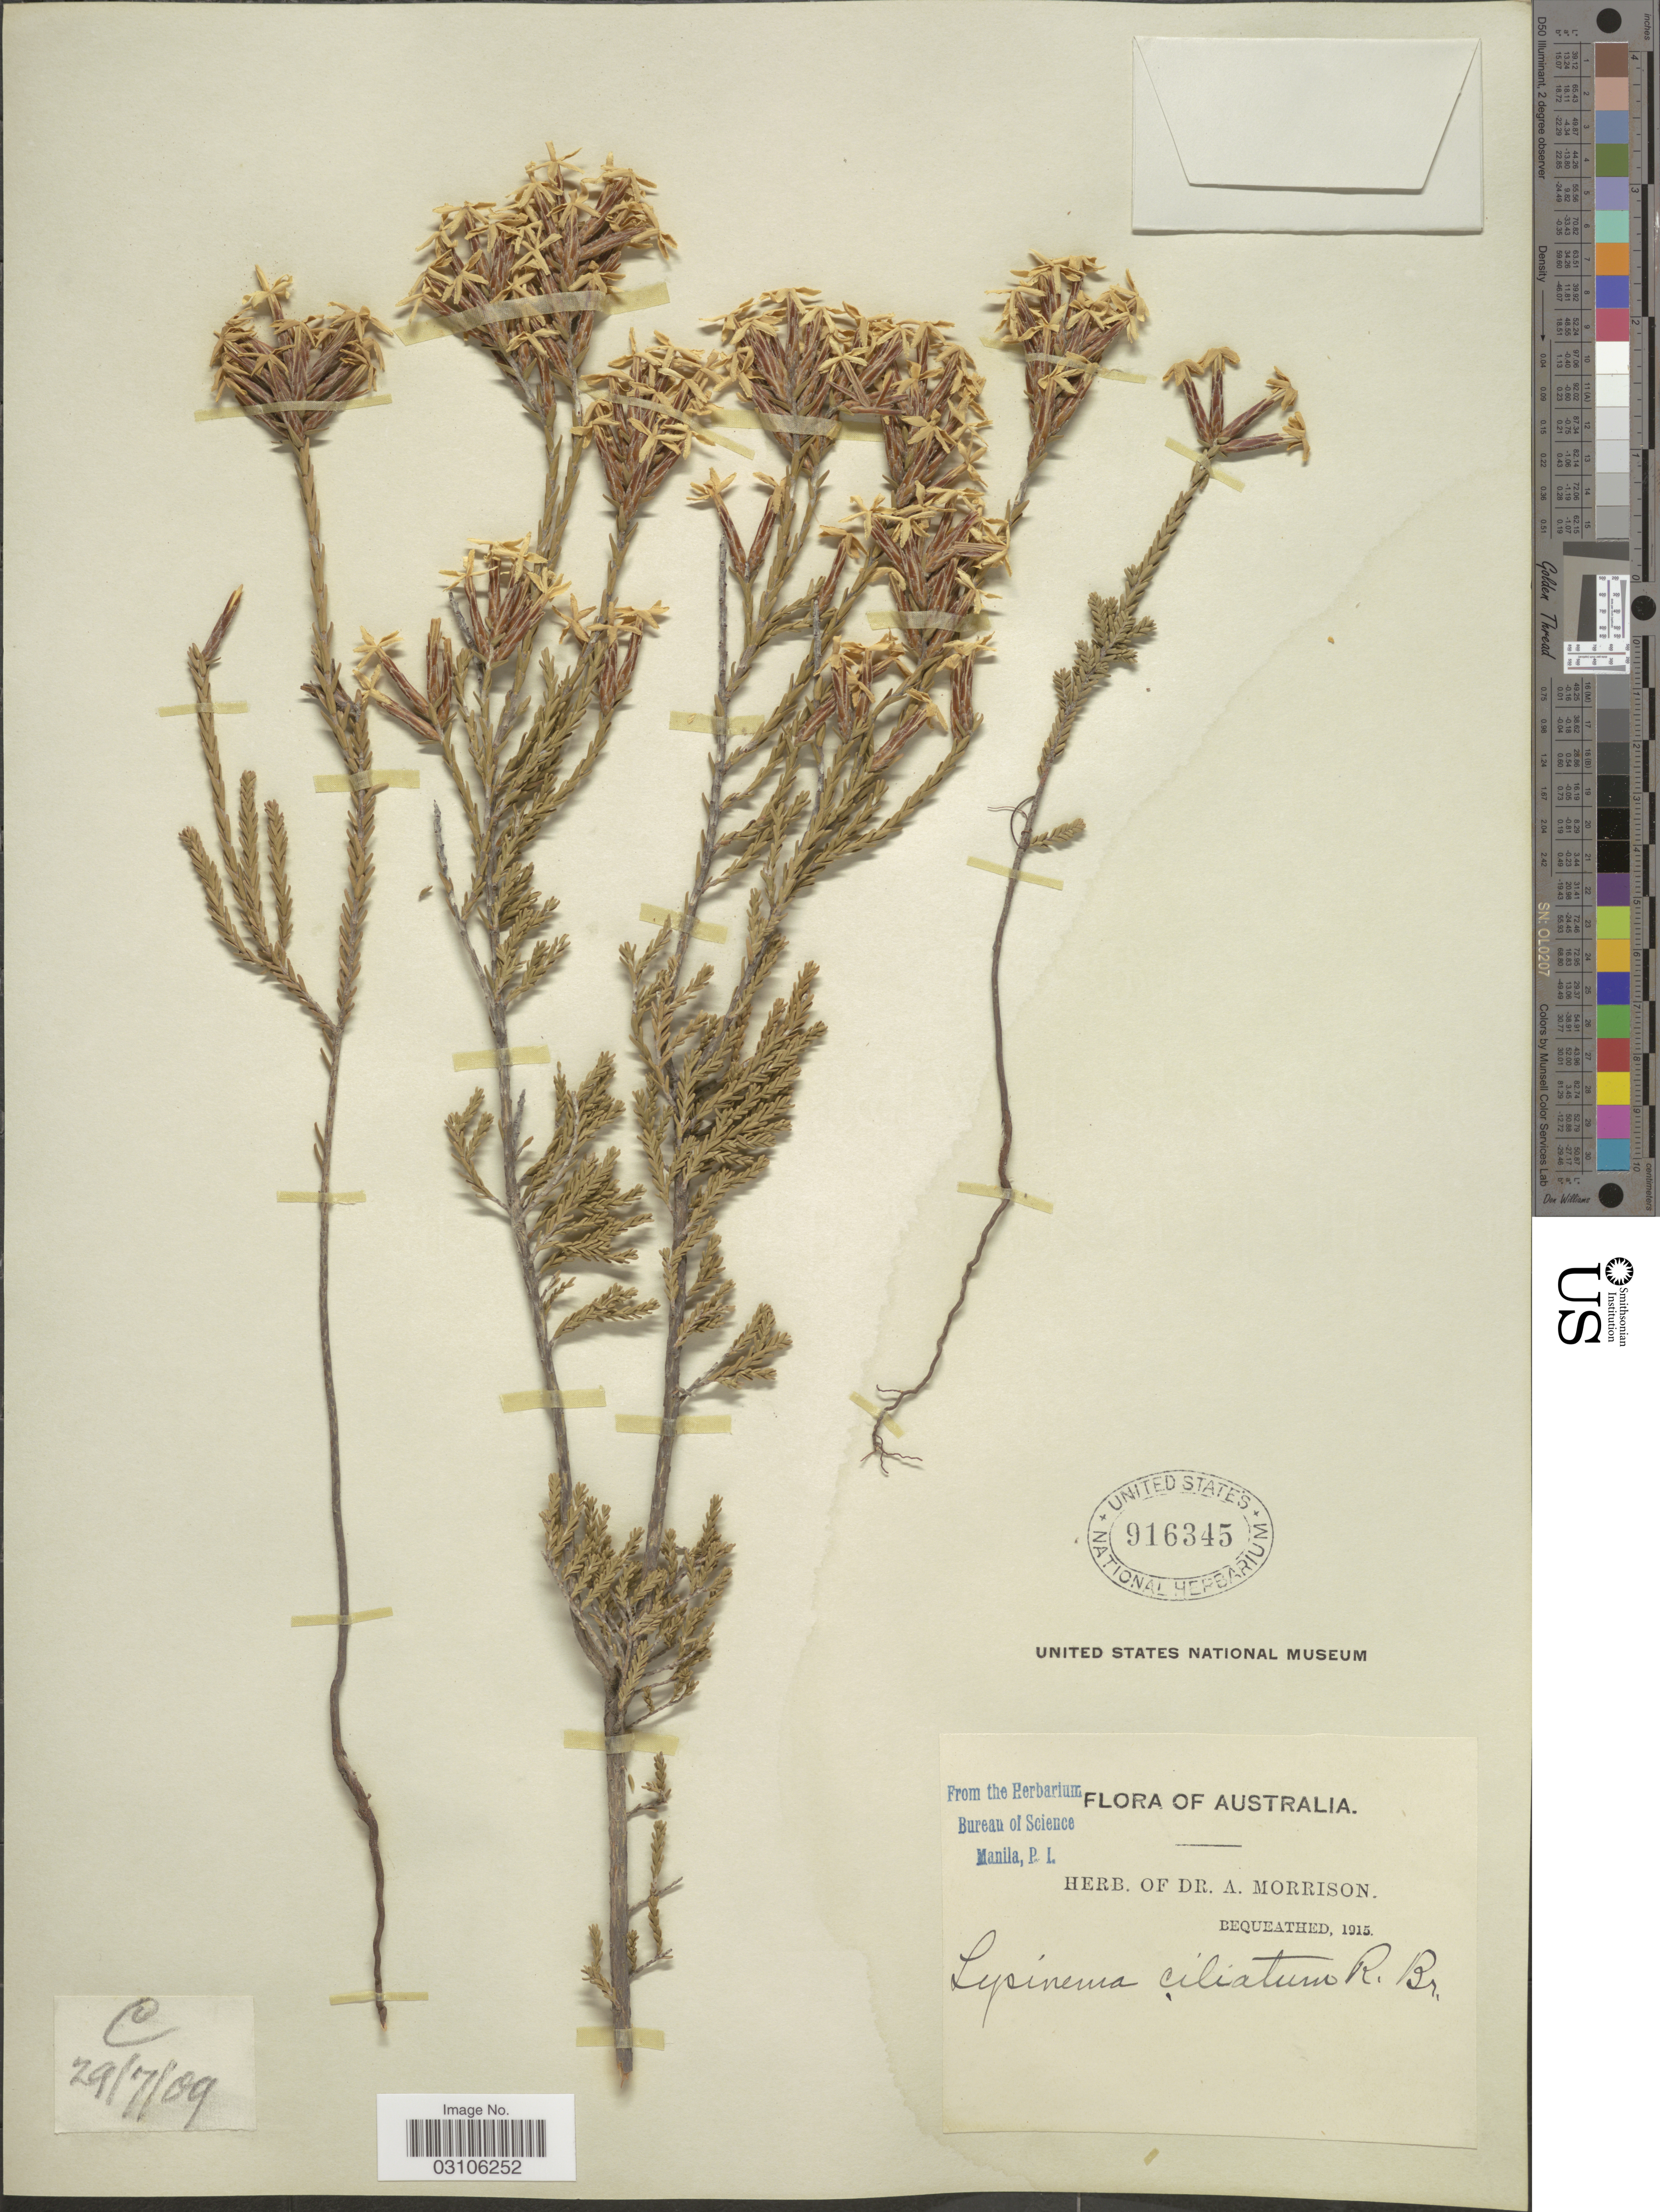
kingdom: Plantae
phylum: Tracheophyta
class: Magnoliopsida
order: Ericales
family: Ericaceae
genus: Lysinema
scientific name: Lysinema ciliatum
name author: R. Br.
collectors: ex herb. Dr. A. Morrison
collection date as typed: Transcribed d/m/y: 29/7/9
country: Australia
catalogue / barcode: US 916345